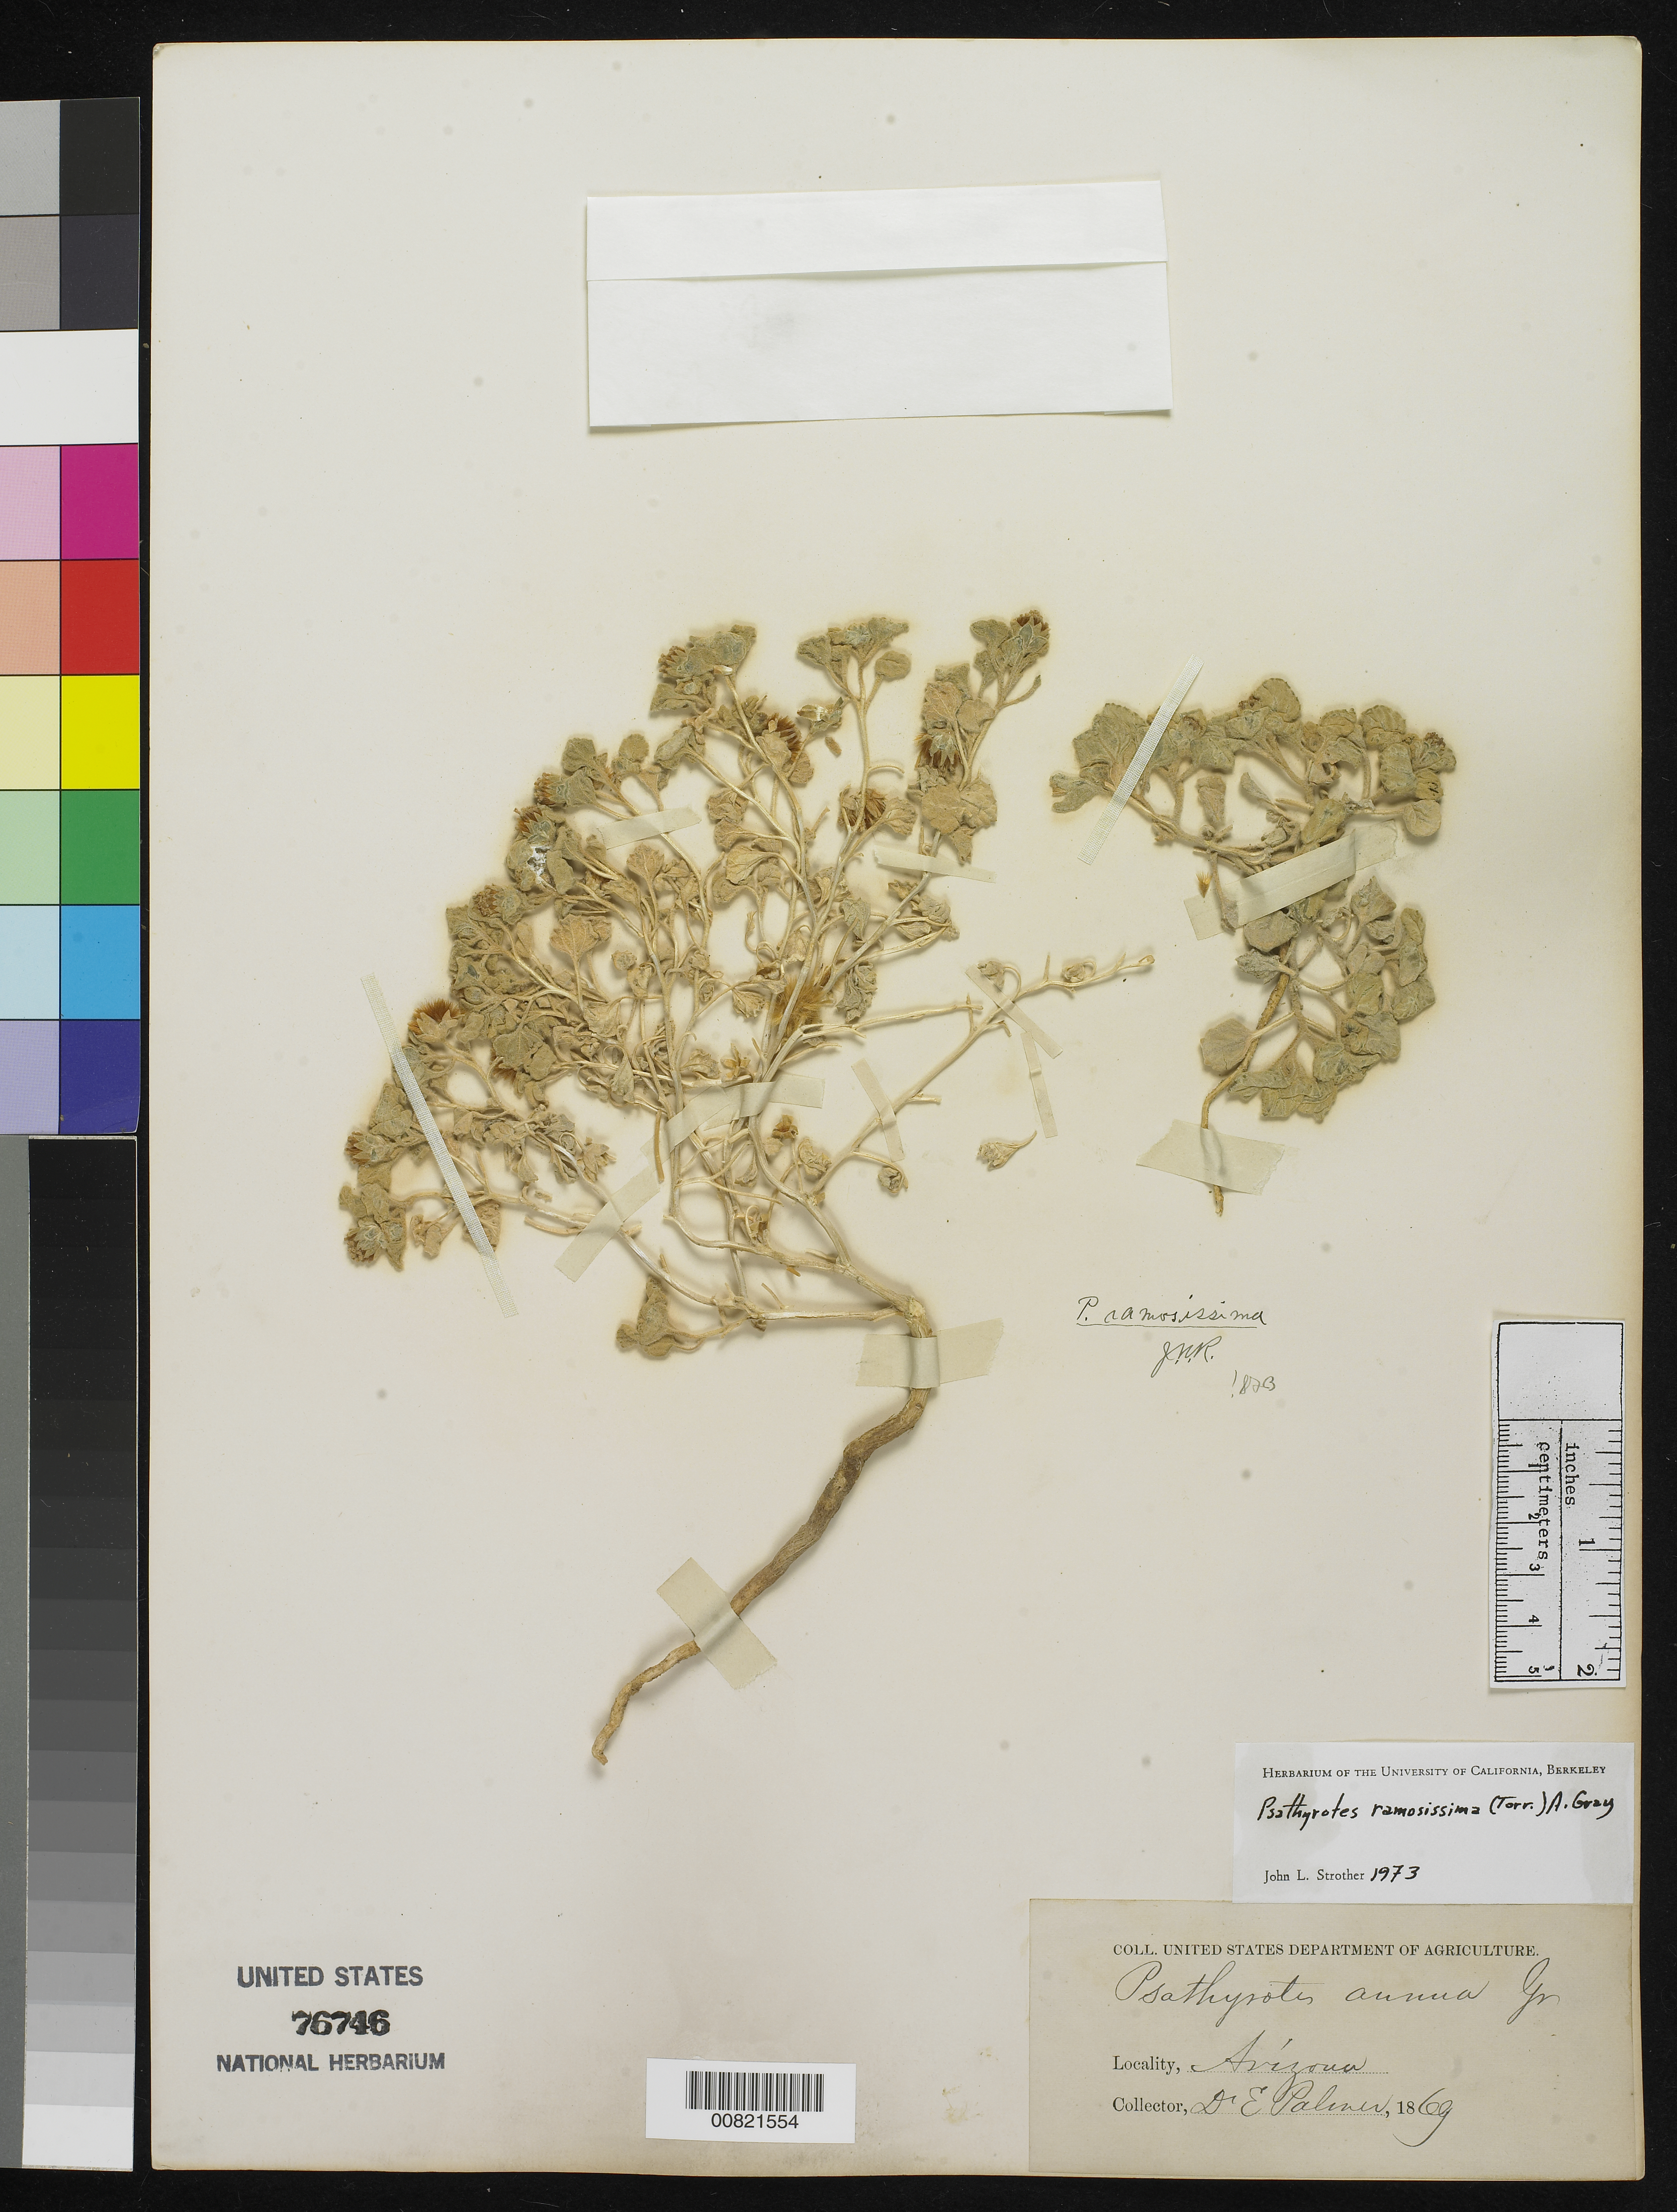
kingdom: Plantae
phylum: Tracheophyta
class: Magnoliopsida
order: Asterales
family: Asteraceae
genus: Psathyrotes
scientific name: Psathyrotes ramosissima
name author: (Torr.) A. Gray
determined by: Strother, J. L.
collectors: E. Palmer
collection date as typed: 1869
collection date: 1869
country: United States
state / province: Arizona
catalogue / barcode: US 76746